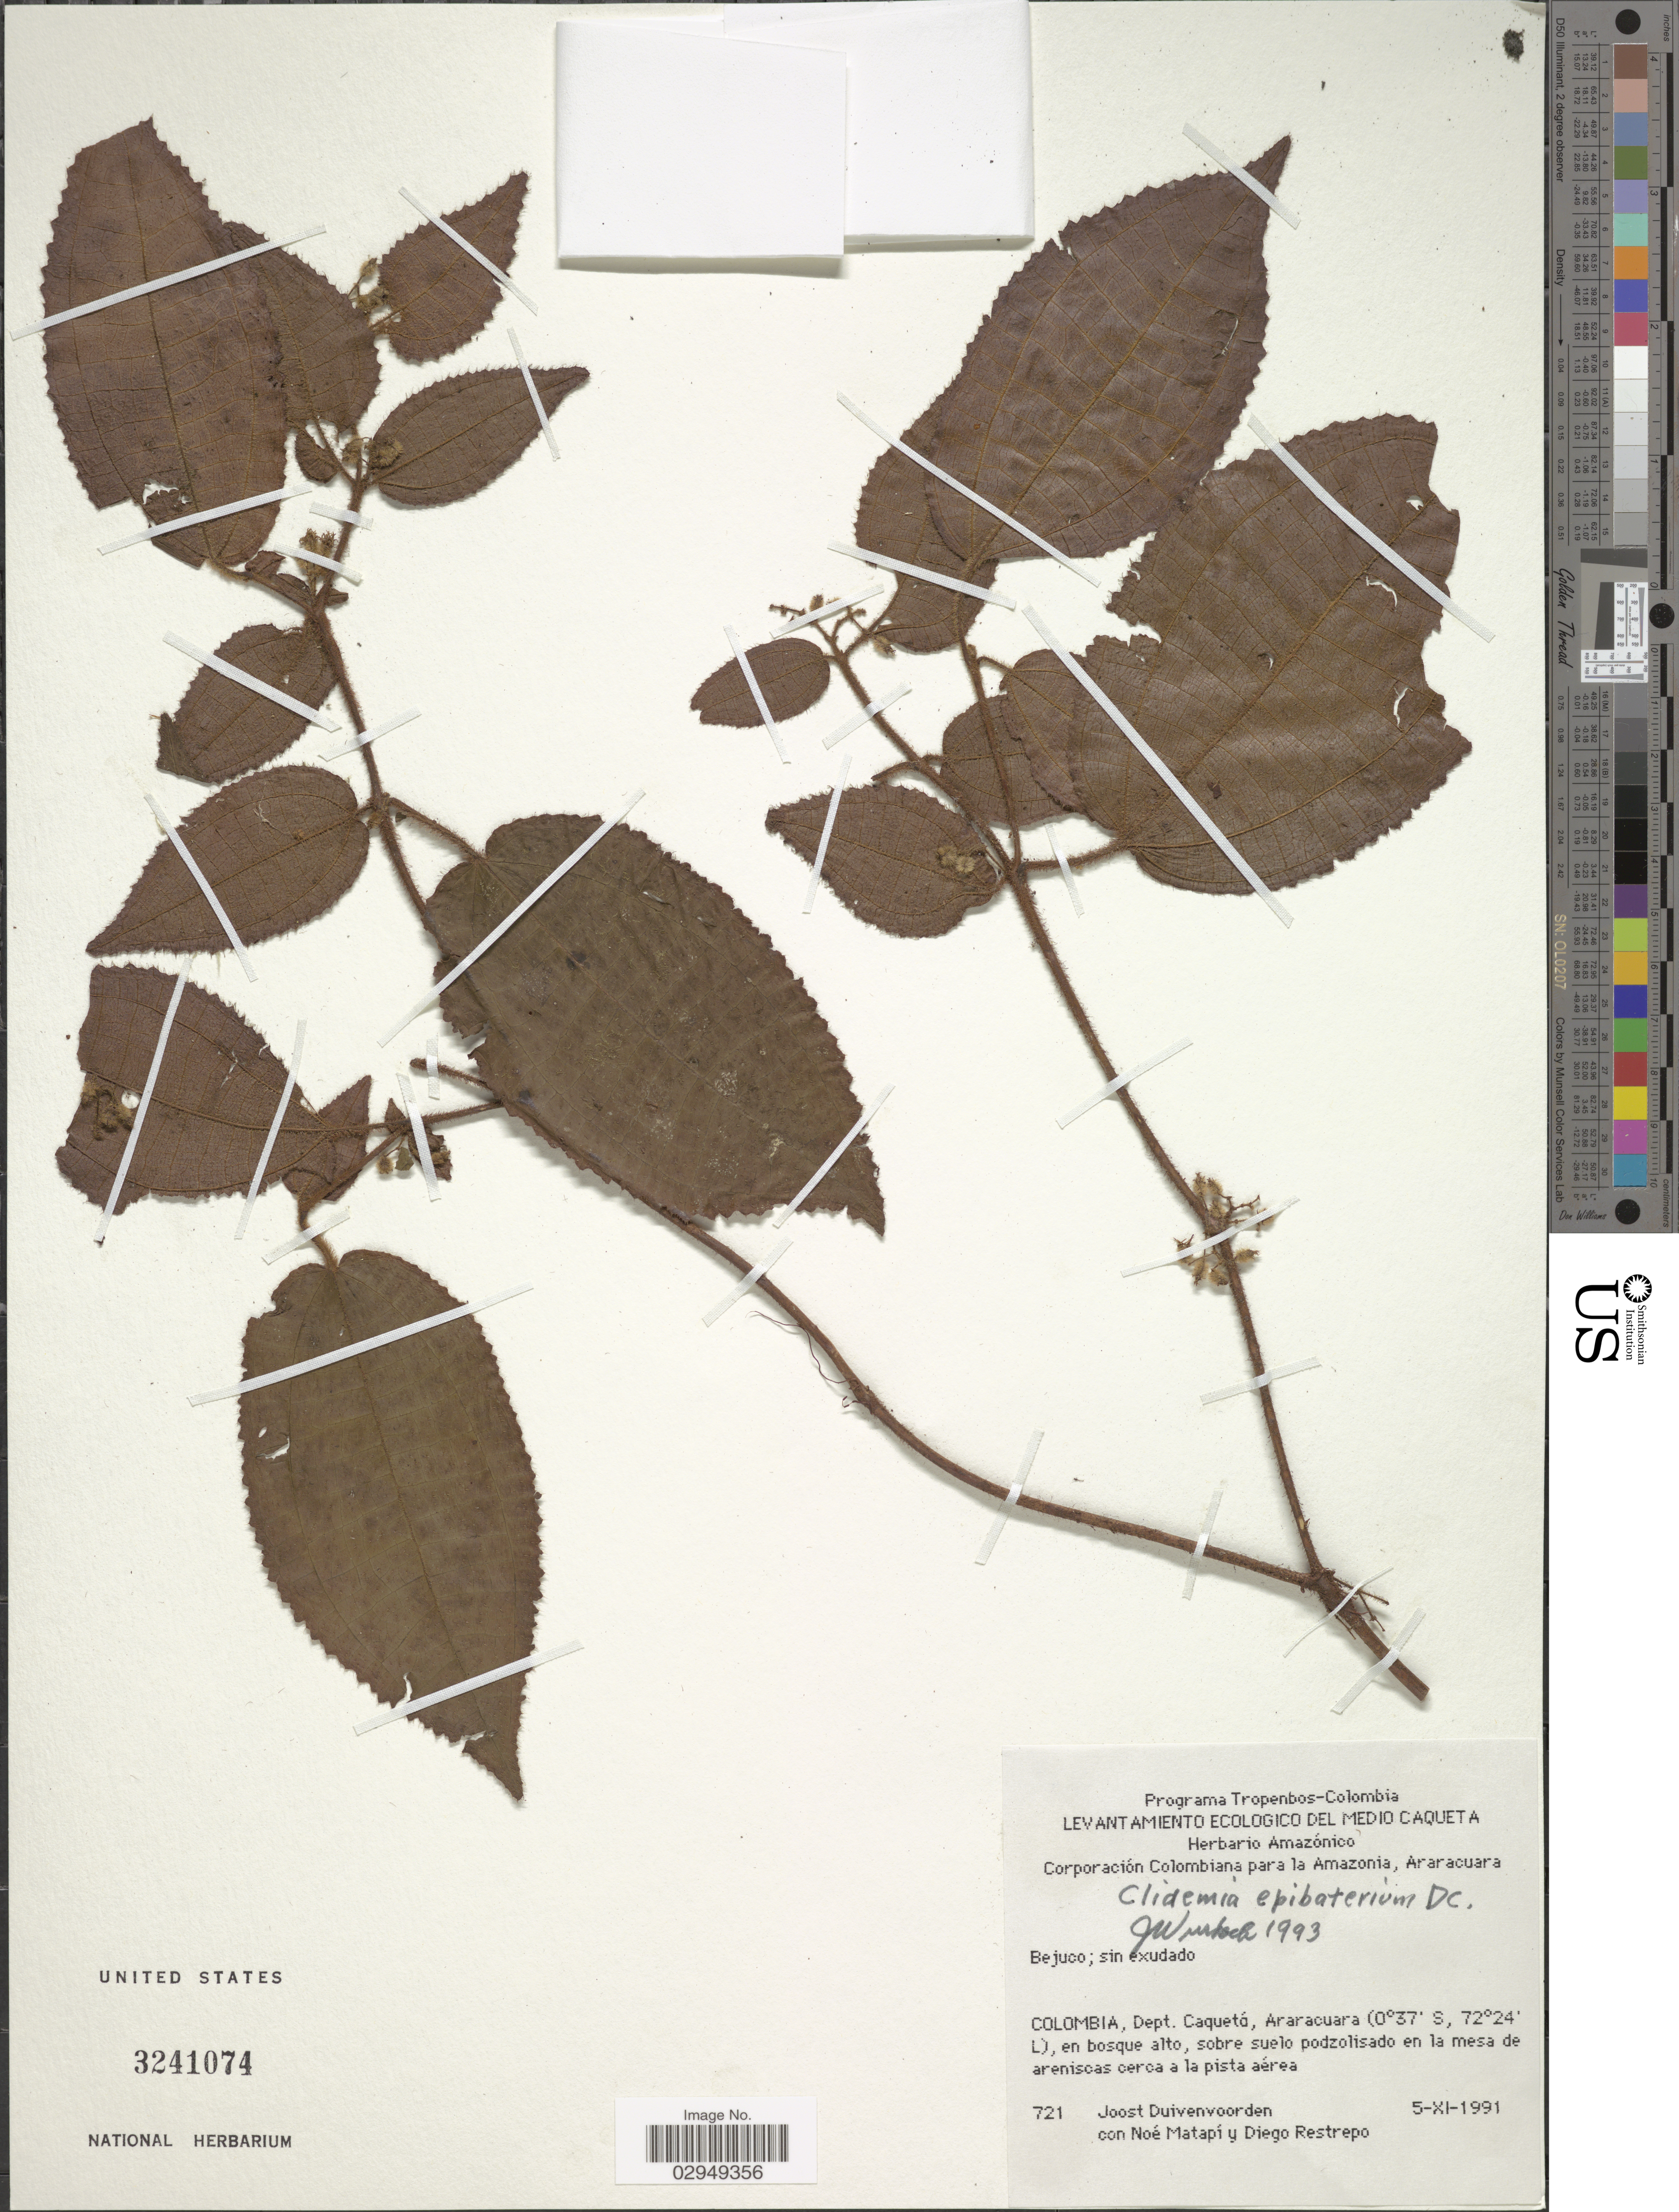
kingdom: Plantae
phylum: Tracheophyta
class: Magnoliopsida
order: Myrtales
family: Melastomataceae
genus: Clidemia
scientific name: Clidemia epibaterium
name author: DC.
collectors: J. Duivenvoorden, N. Matapi & D. Restrepo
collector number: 721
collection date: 1991-11-05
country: Colombia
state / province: Caquetá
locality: Dept. Caquetá, Araracuara.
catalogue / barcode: US 3241074